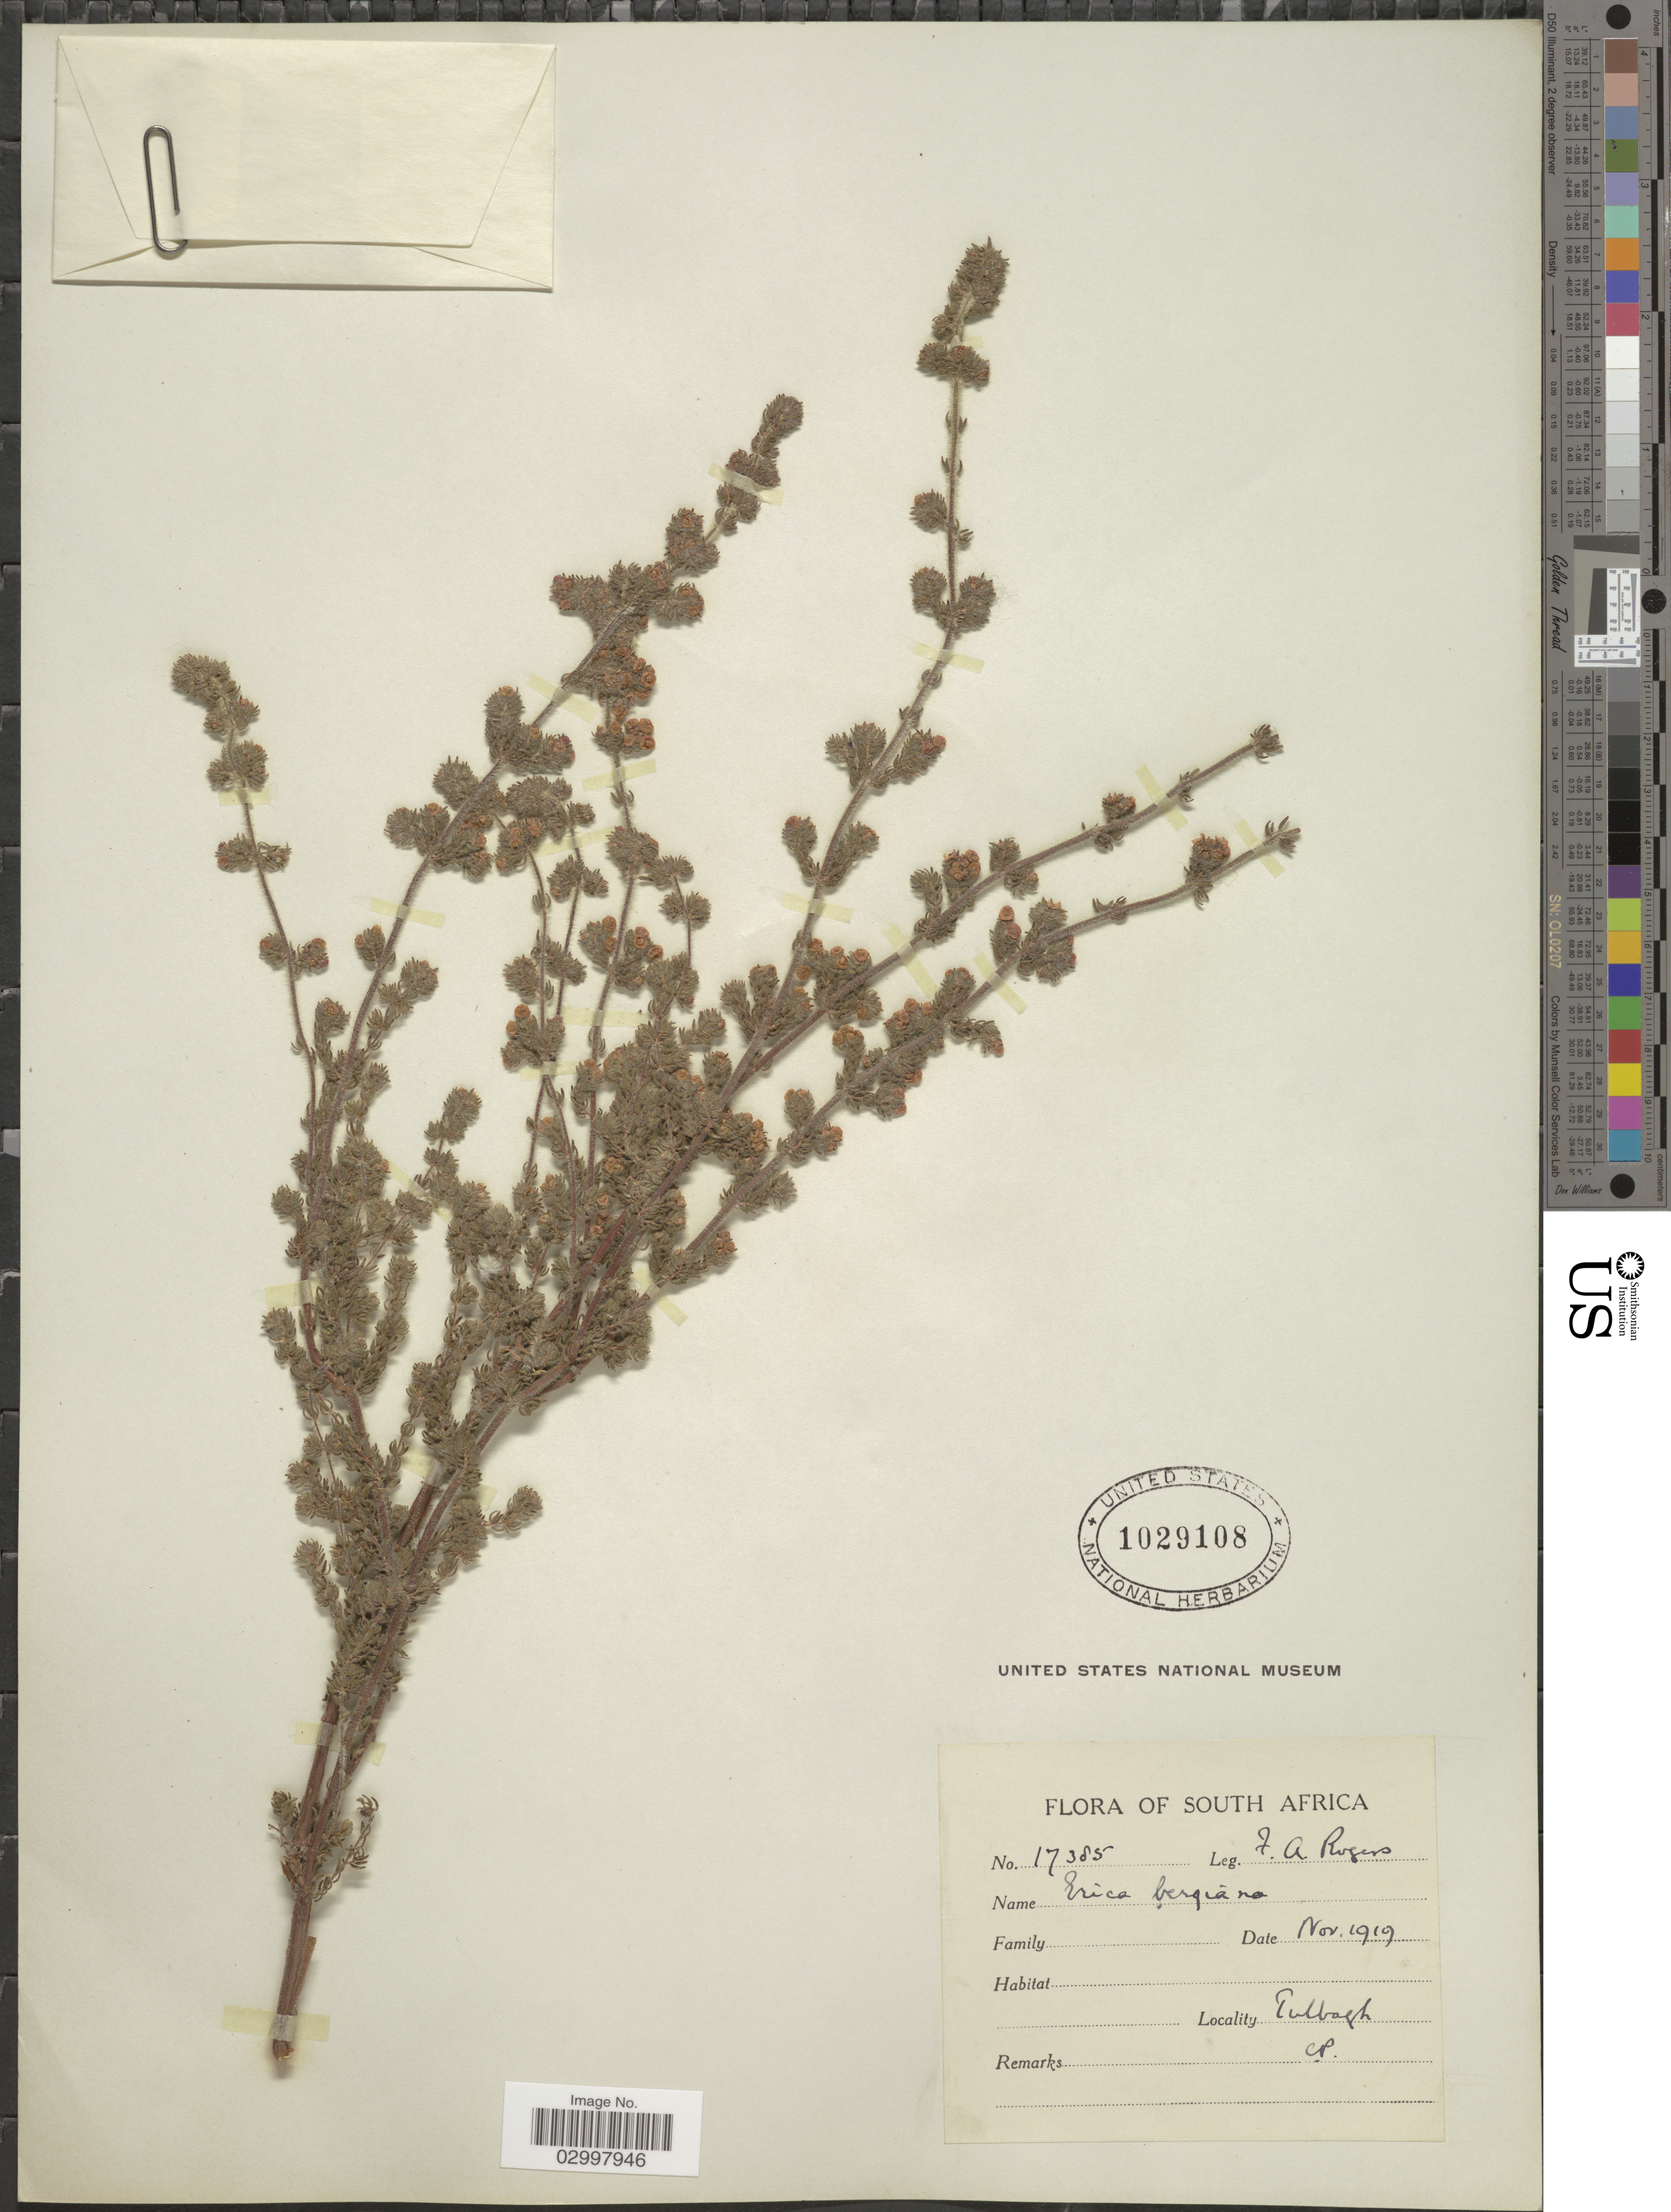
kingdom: Plantae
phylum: Tracheophyta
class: Magnoliopsida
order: Ericales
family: Ericaceae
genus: Erica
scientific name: Erica bergiana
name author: L.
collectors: F. A. Rogers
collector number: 17385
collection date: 1919-11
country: South Africa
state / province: Western Cape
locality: Tulbagh.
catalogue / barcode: US 1029108